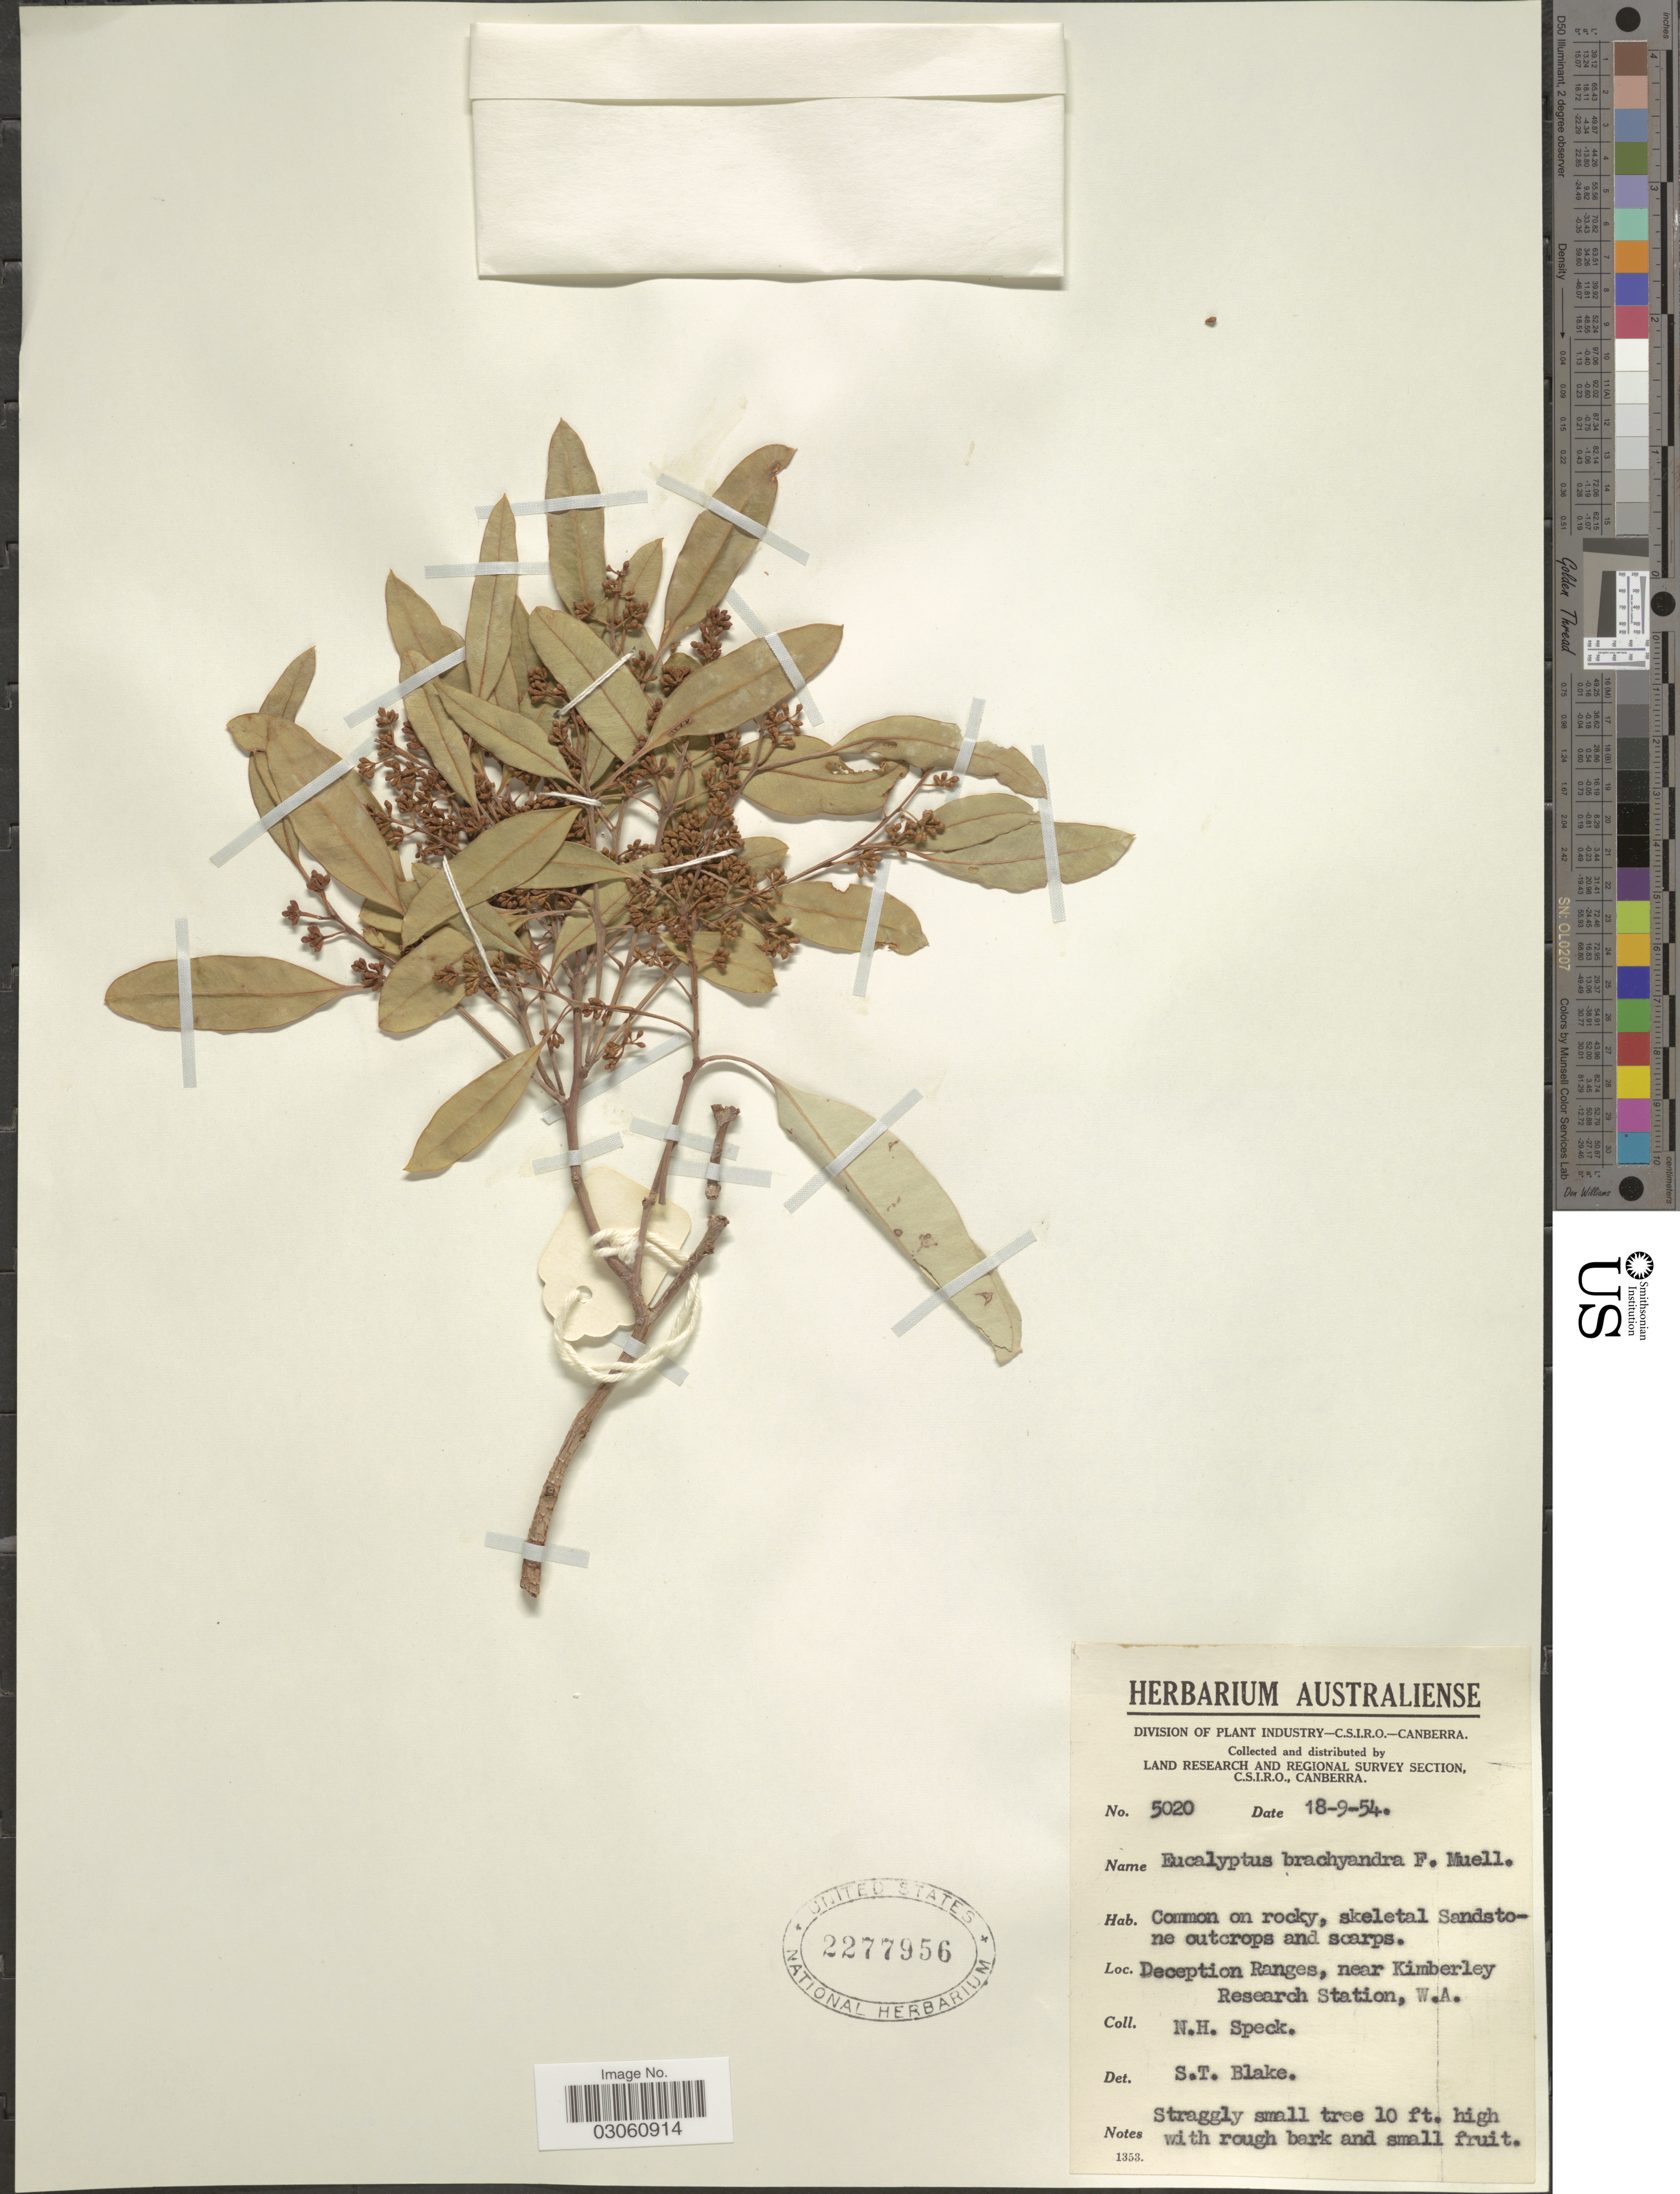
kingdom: Plantae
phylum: Tracheophyta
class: Magnoliopsida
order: Myrtales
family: Myrtaceae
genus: Eucalyptus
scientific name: Eucalyptus brachyandra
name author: F. Muell.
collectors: N. Speck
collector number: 5020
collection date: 1954-09-18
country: Australia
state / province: Western Australia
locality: Deception Ranges, near Kimberley Research Station, W.A.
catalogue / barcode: US 2277956